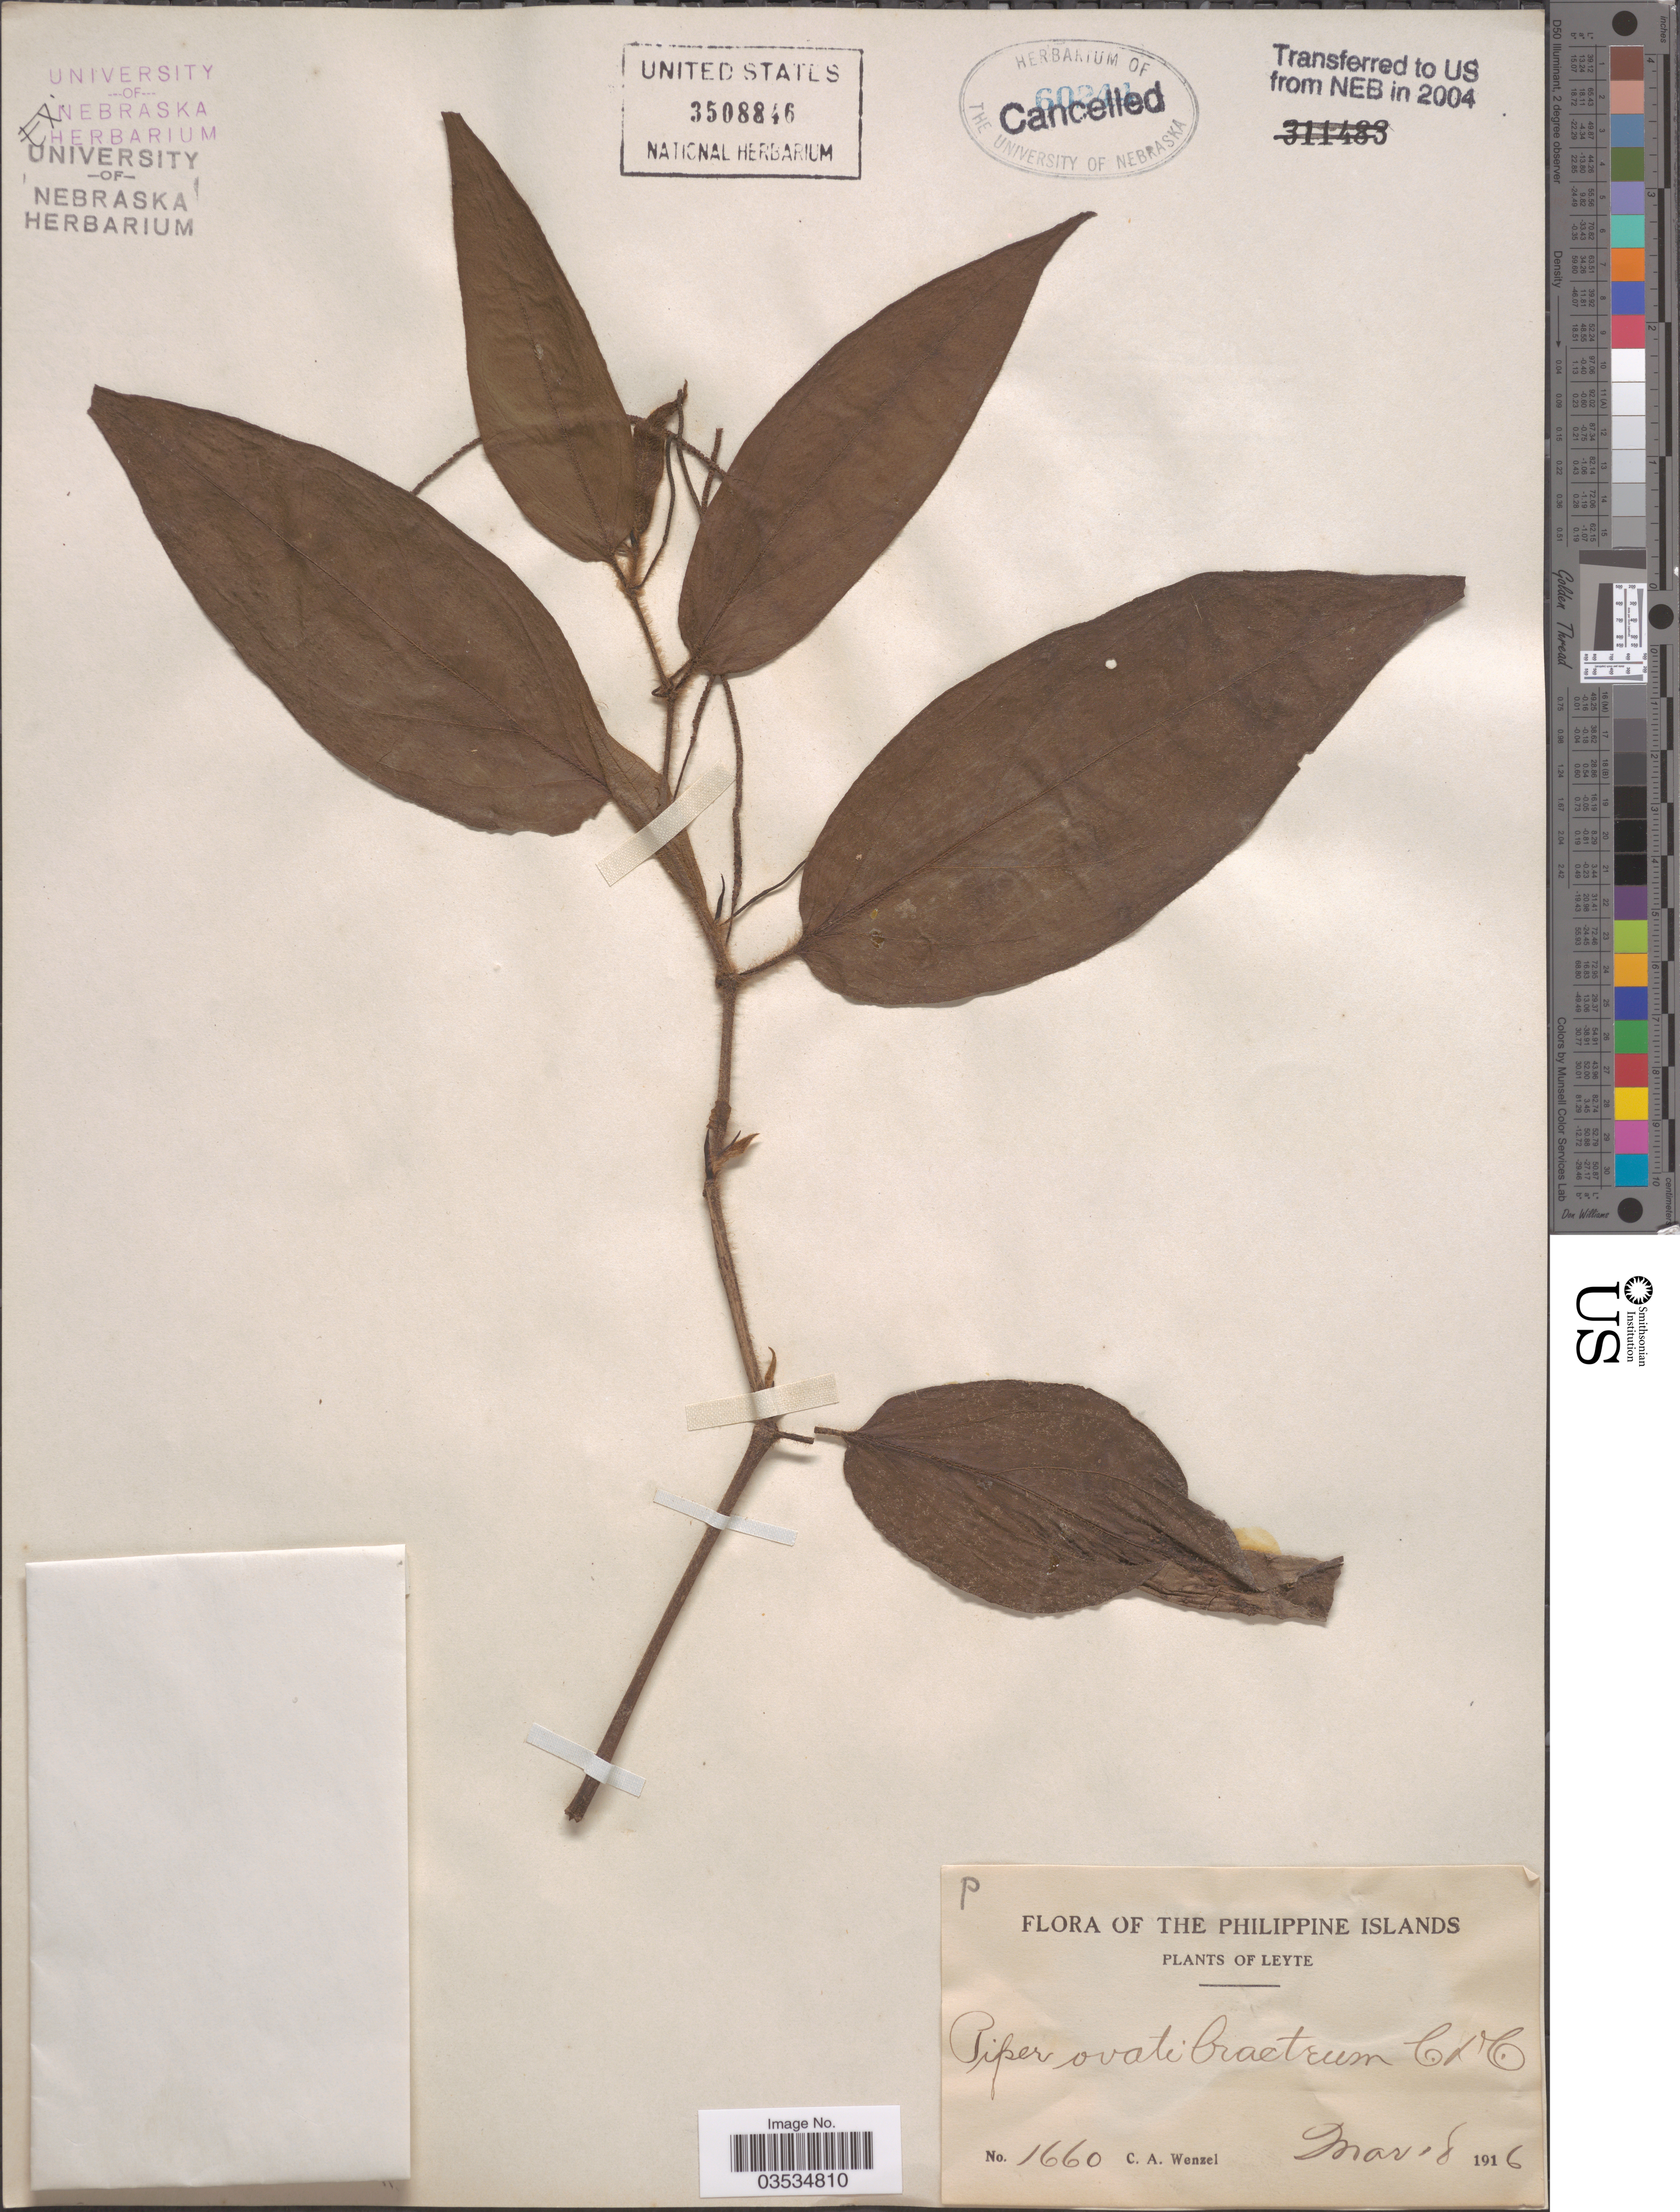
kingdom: Plantae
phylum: Tracheophyta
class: Magnoliopsida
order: Piperales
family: Piperaceae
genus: Piper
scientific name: Piper ovatibaccum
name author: C. DC. in Elmer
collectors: C. Wenzel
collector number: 1660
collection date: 1916-03-08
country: Philippines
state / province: Eastern Visayas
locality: Philippine Islands. Leyte.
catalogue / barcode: US 3508846